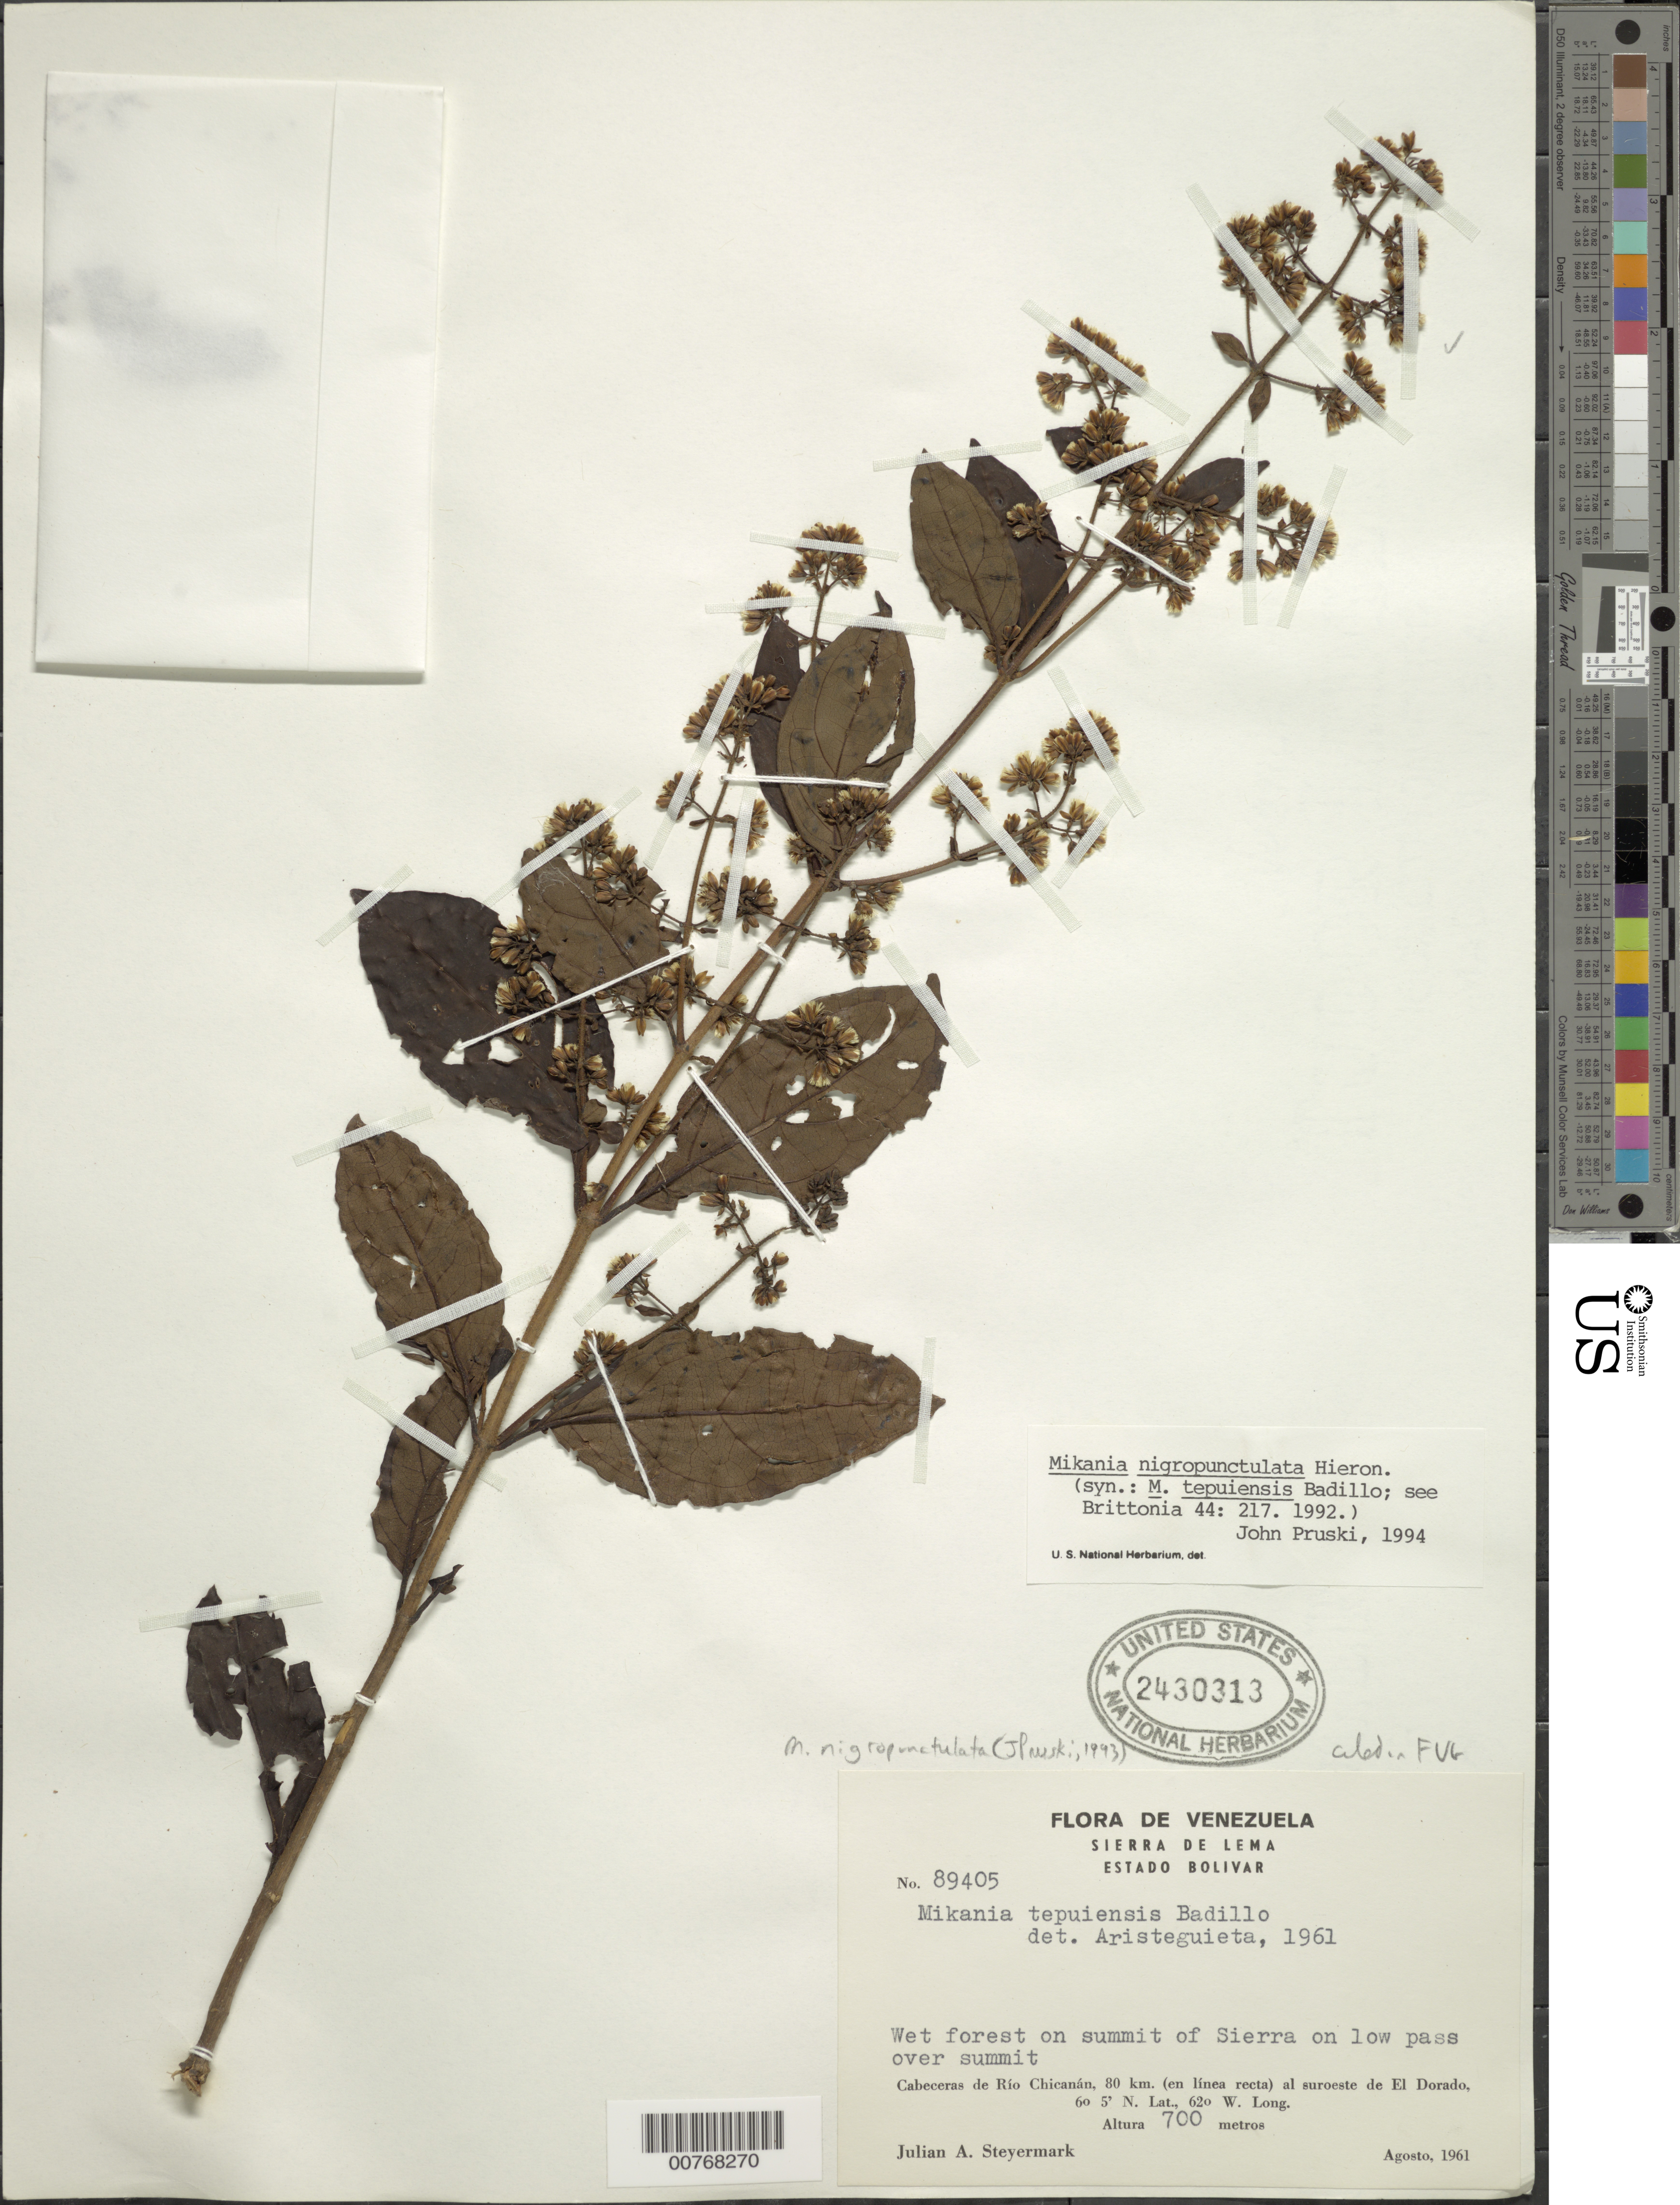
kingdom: Plantae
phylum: Tracheophyta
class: Magnoliopsida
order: Asterales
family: Asteraceae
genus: Mikania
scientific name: Mikania nigropunctulata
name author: Hieron.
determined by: Pruski, J. F.; Funk, V. A.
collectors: J. Steyermark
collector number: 89405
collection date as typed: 22-Aug-61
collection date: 1961-08-22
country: Venezuela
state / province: Bolívar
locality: Sierra de Lema; Cabeceras de Río Chicanán, 80 km (in a straight line) to southwest of El Dorado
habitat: Wet forest on summit of low pass over summit of Sierra; on tree at edge of bluff forest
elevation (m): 700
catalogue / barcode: US 2430313